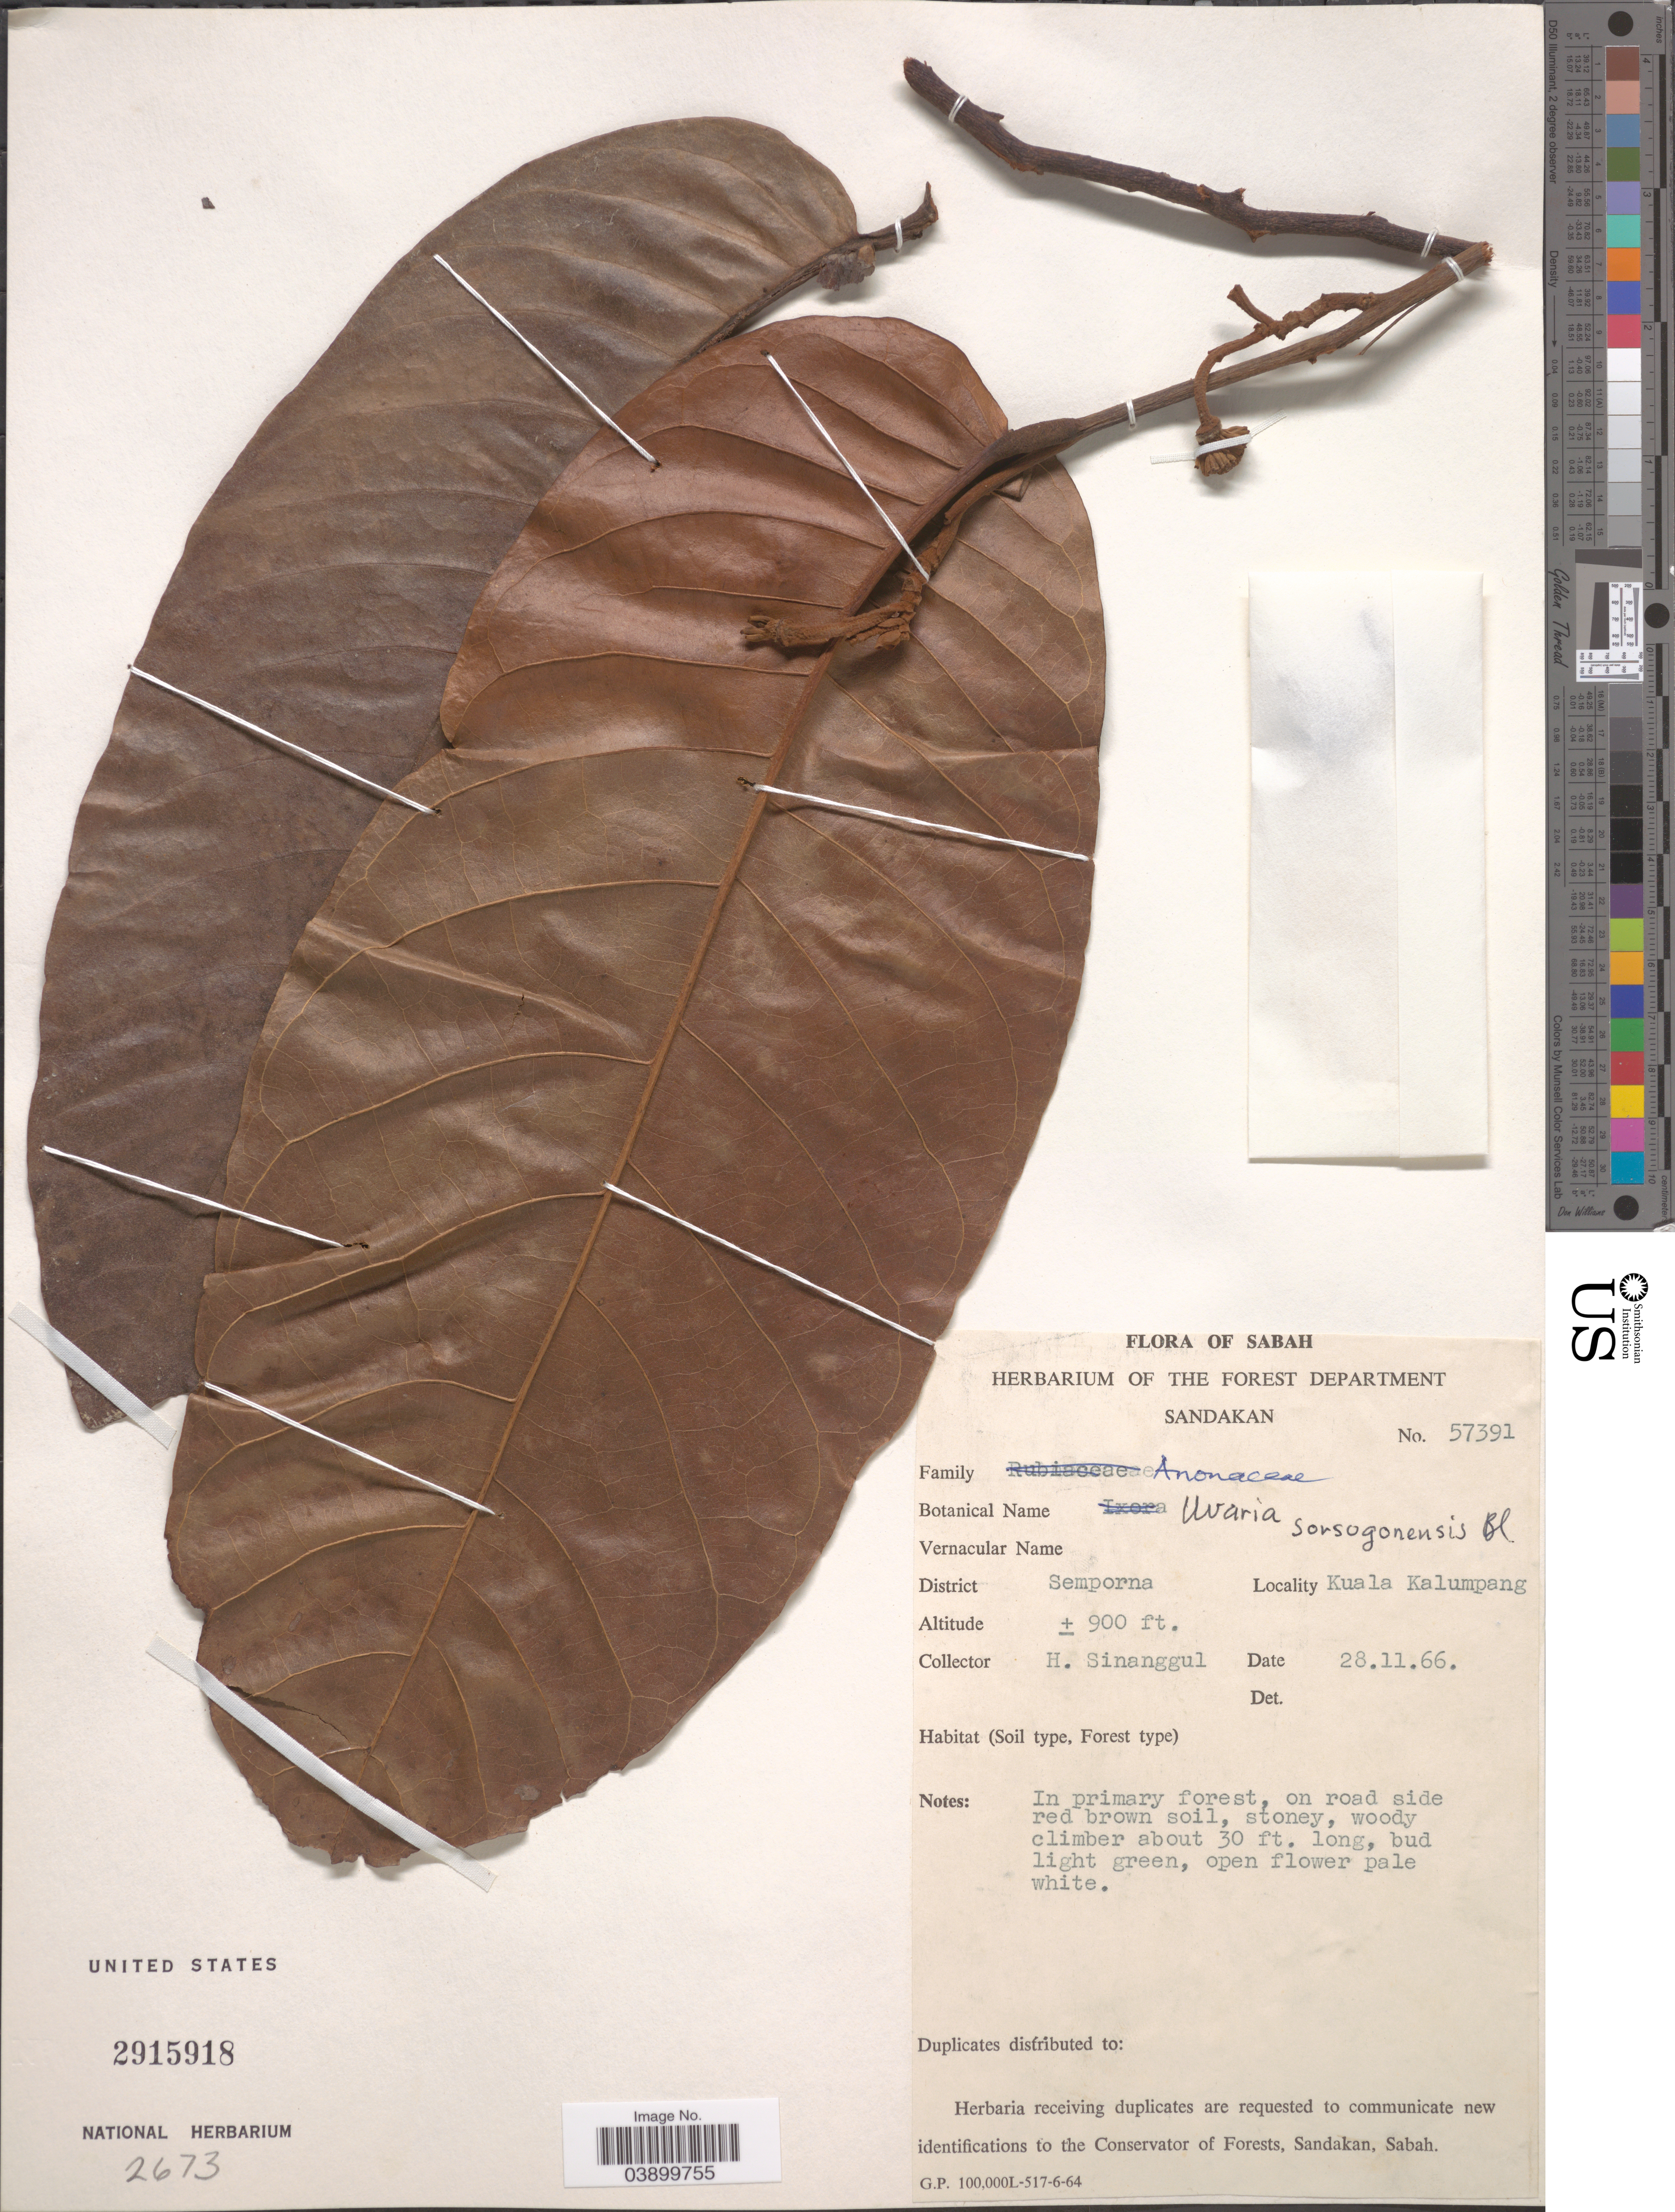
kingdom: Plantae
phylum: Tracheophyta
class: Magnoliopsida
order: Magnoliales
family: Annonaceae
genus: Uvaria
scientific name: Uvaria sorzogonensis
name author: C. Presl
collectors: H. Sinanggul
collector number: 57391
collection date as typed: Transcribed d/m/y: 28/11/66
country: Malaysia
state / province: Sabah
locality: District Semporna. Kuala Kalumpang.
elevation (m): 274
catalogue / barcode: US 2915918